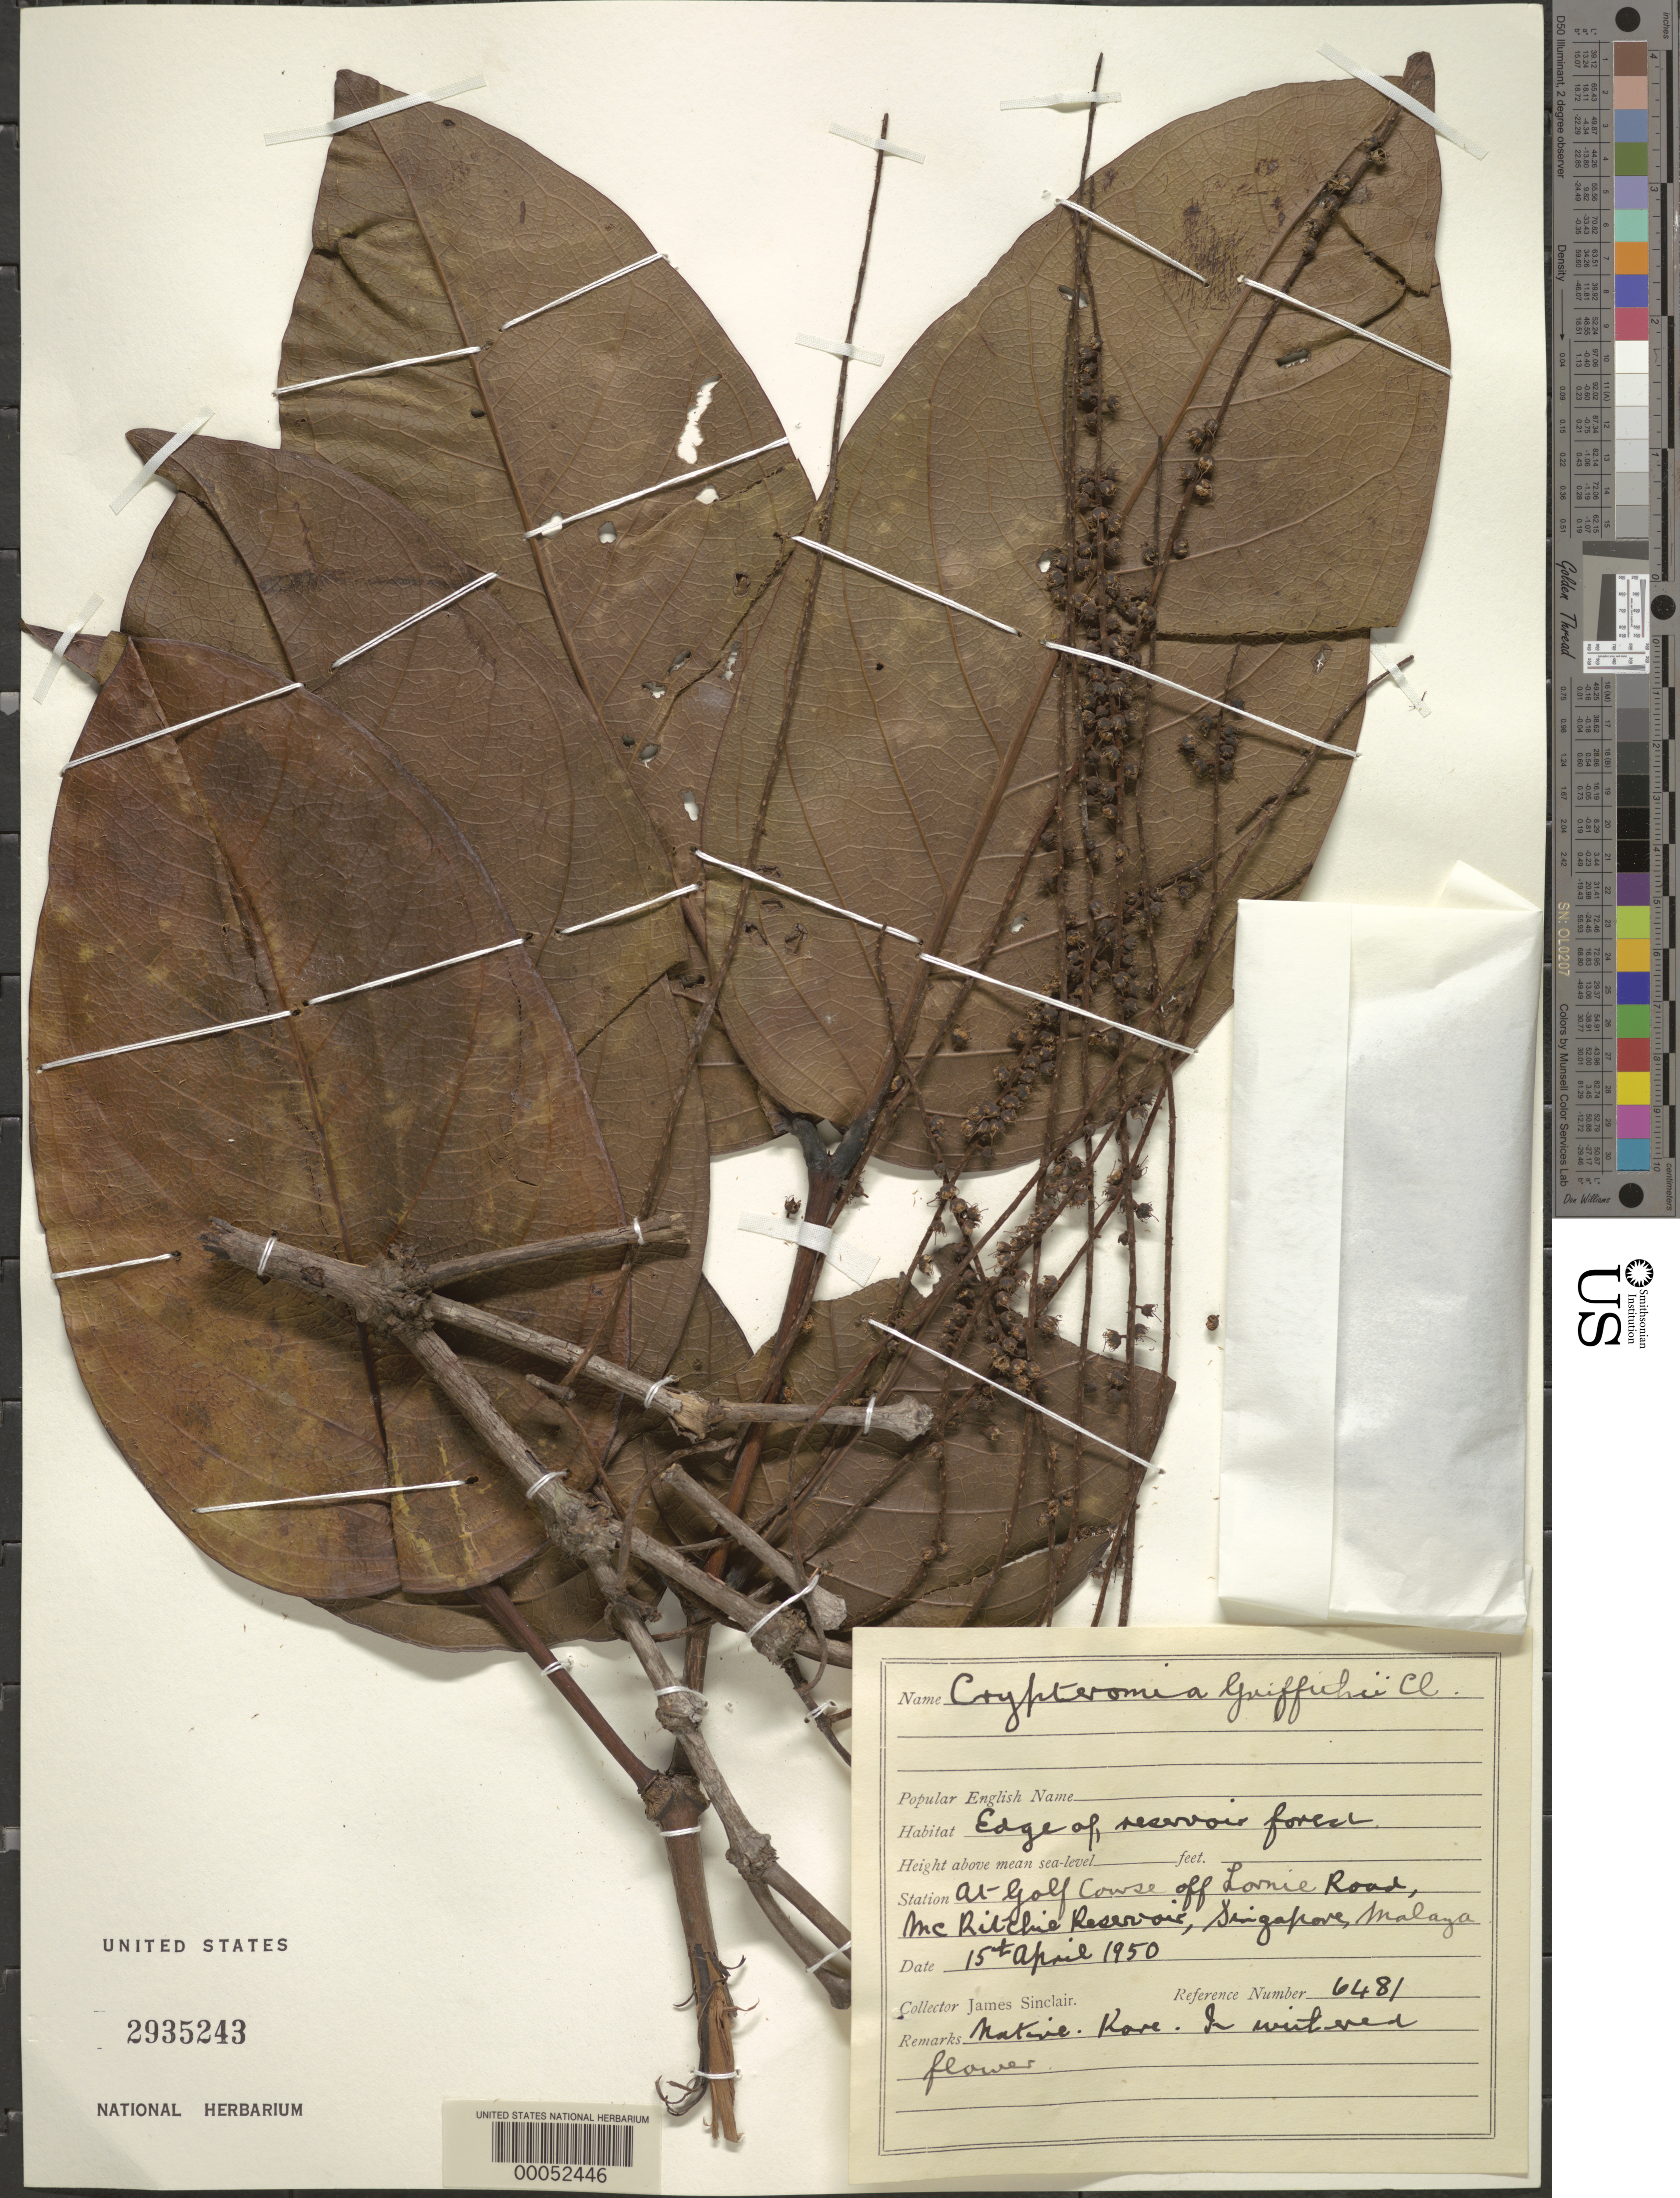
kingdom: Plantae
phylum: Tracheophyta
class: Magnoliopsida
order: Myrtales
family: Crypteroniaceae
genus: Crypteronia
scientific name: Crypteronia griffithii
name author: C.B. Clarke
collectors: J. Sinclair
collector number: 6481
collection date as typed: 15 Apr 1950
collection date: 1950-04-15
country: Singapore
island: Singapore Island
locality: Malaya, at golf course off lonnie road, macritchie reservoir [Malay Peninsula]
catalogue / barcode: US 2935243